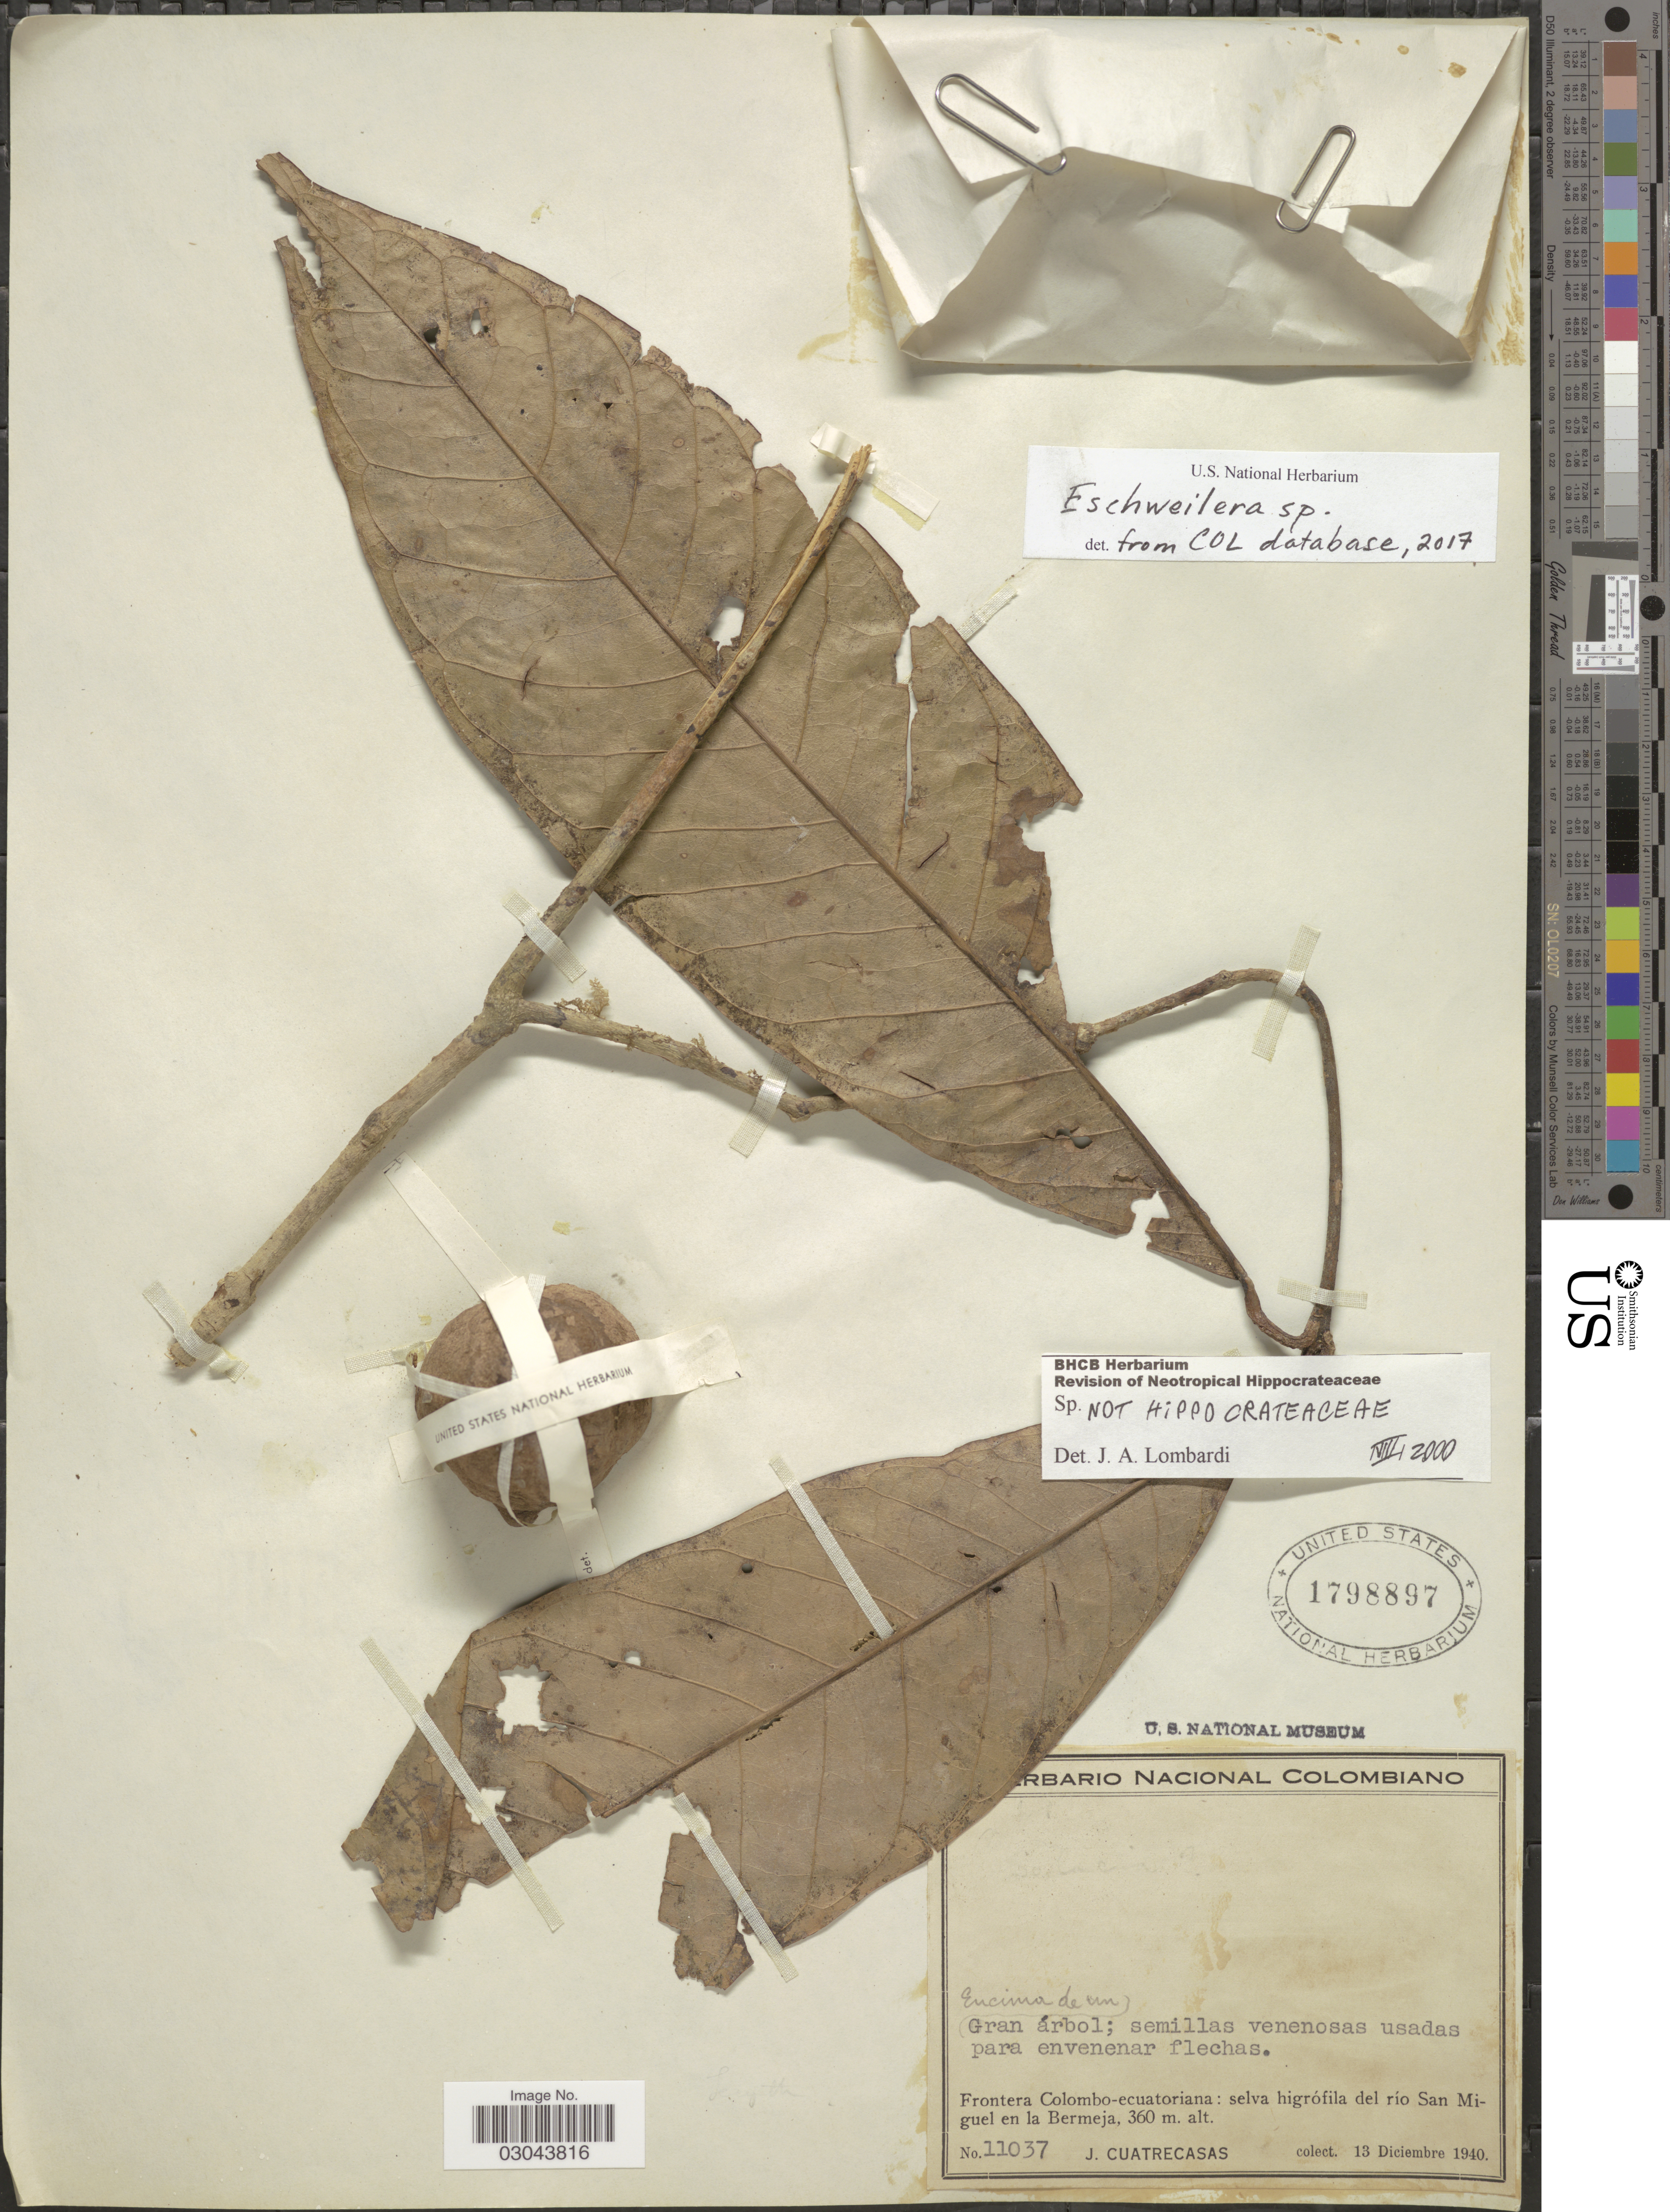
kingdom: Plantae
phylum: Tracheophyta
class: Magnoliopsida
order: Ericales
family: Lecythidaceae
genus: Eschweilera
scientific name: Eschweilera sp.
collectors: J. Cuatrecasas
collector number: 11037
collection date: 1940-12-13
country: Colombia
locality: Frontera Colombo-ecuatoriana: selva higrófila del río San Miguel en la Bermeja.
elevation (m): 360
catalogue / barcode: US 1798897